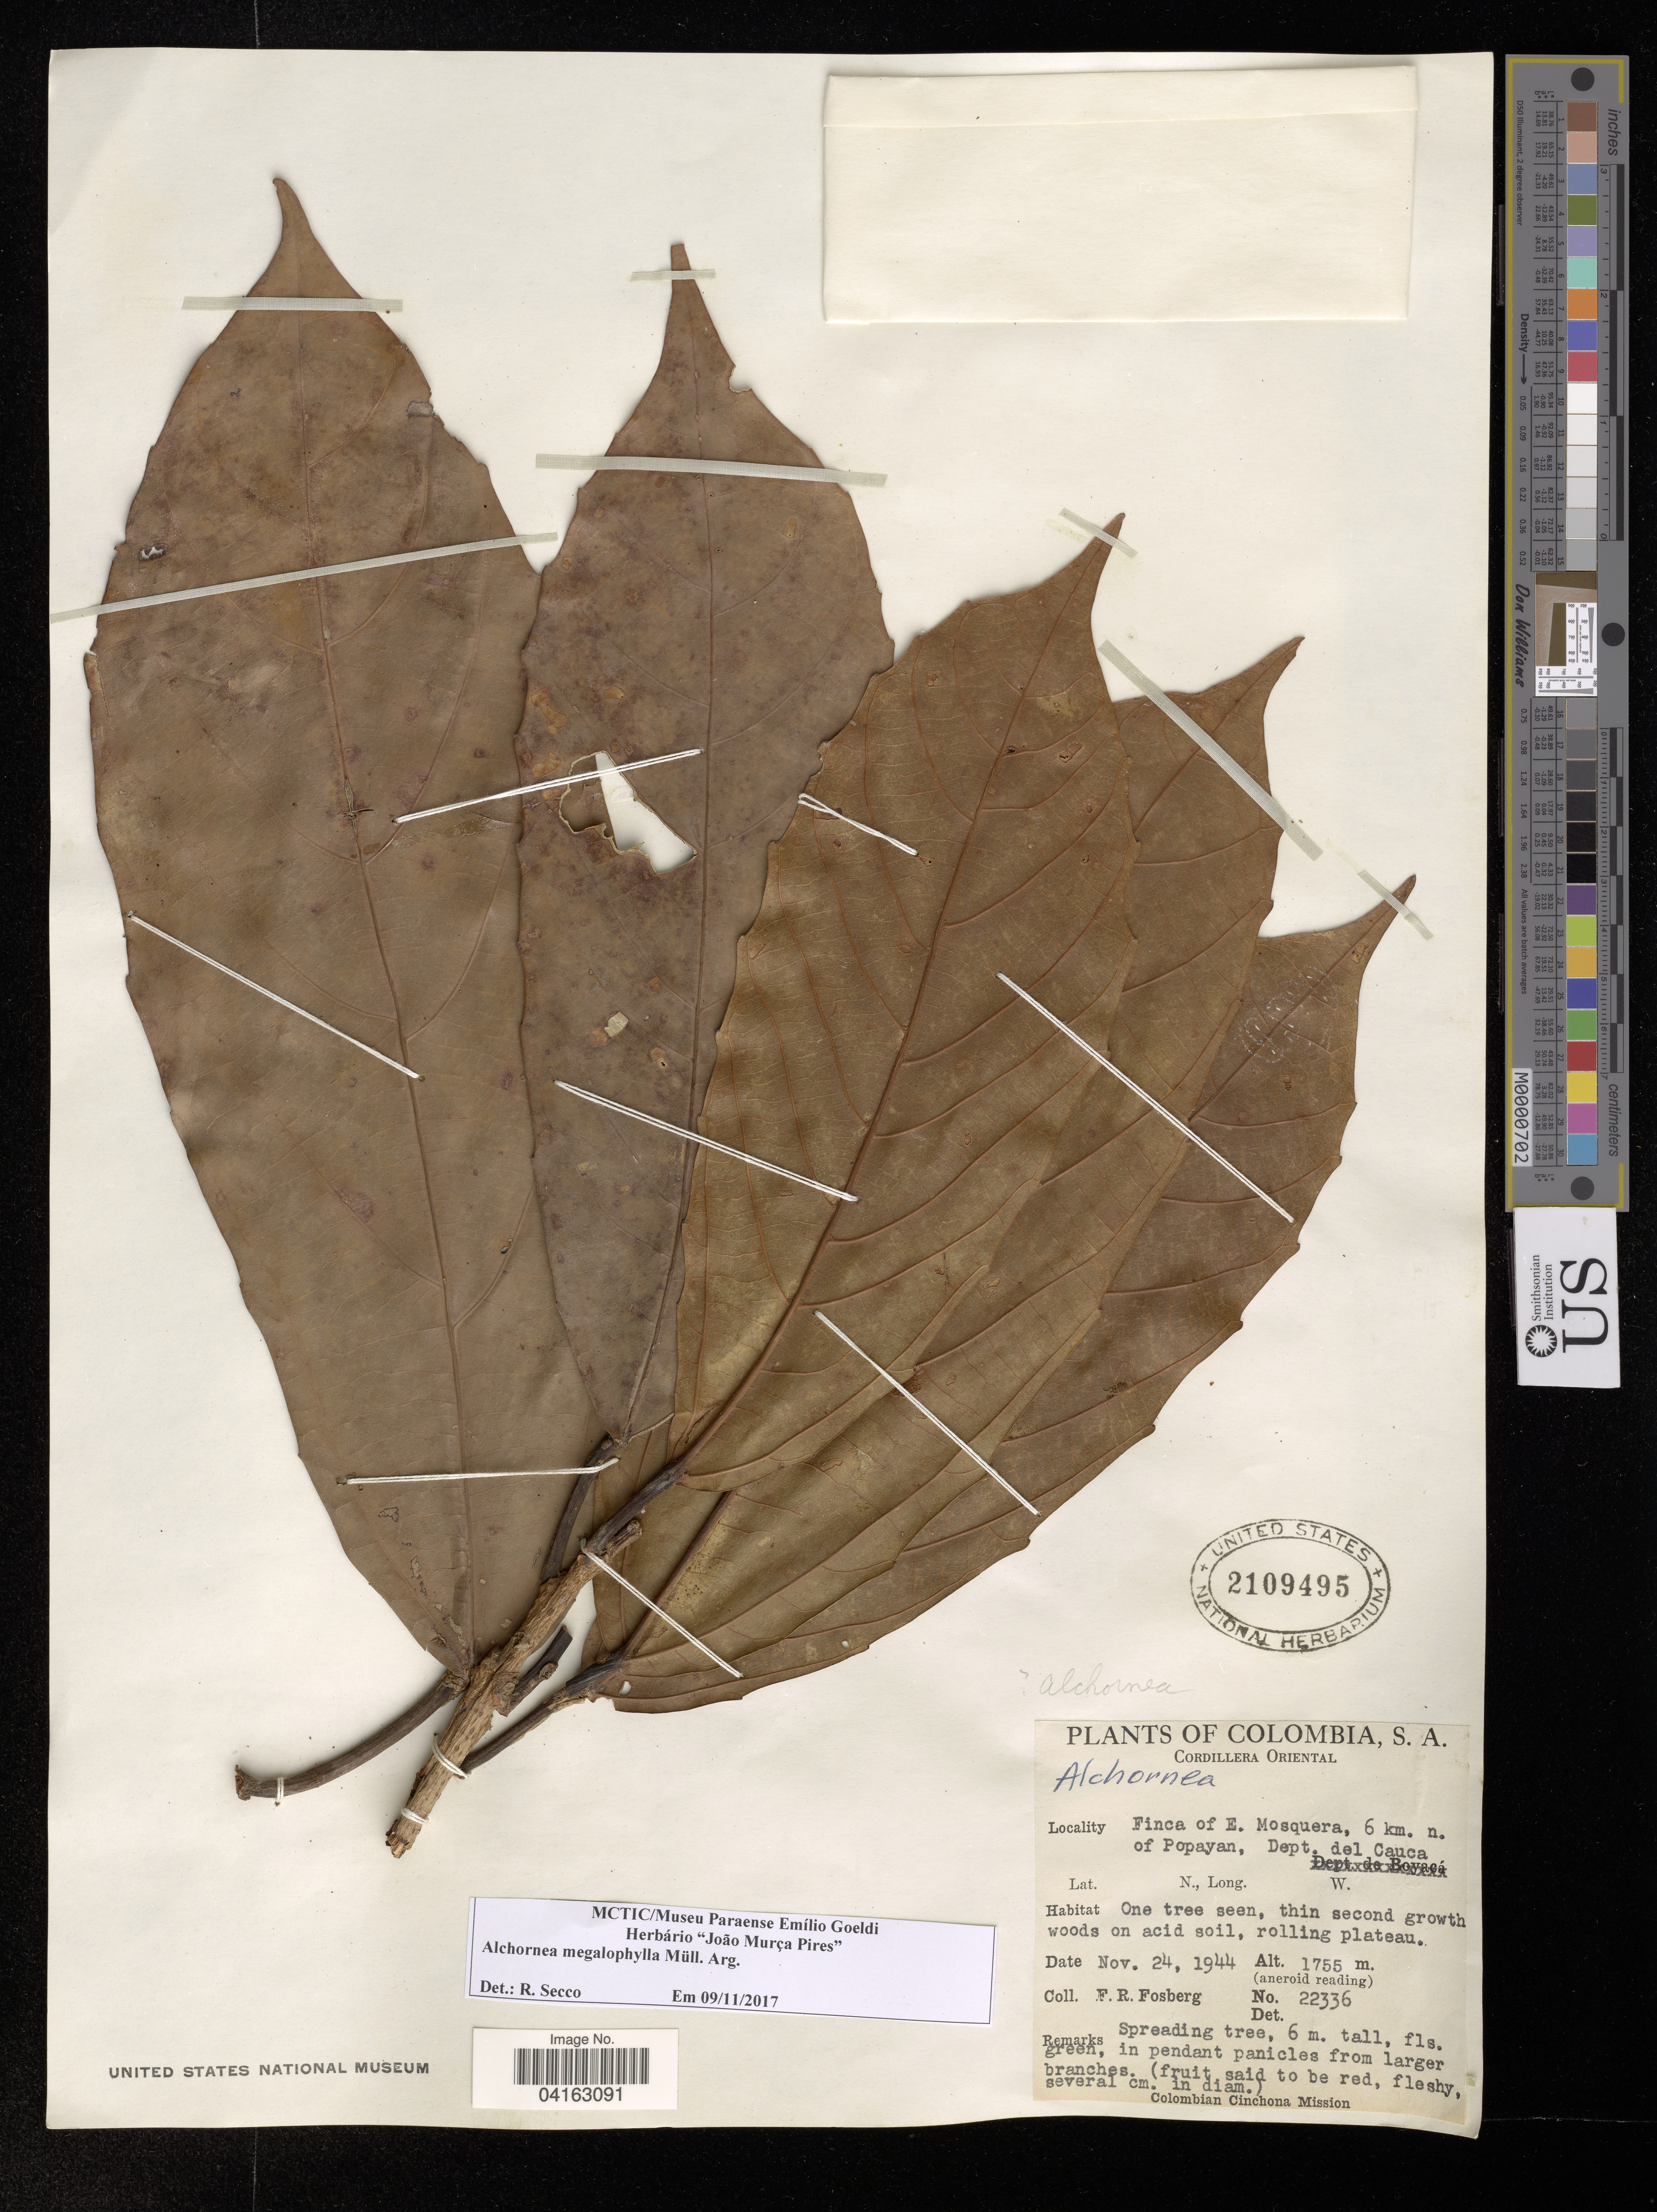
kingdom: Plantae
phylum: Tracheophyta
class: Magnoliopsida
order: Malpighiales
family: Euphorbiaceae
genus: Alchornea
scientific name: Alchornea megalophylla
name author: Müll. Arg.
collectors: F. R. Fosberg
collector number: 22336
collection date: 1944-11-24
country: Colombia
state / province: Cauca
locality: Finca of E. Mosquera, 6 km. n. of Popayan, Dept. del Cauca.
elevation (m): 1755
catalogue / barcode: US 2109495